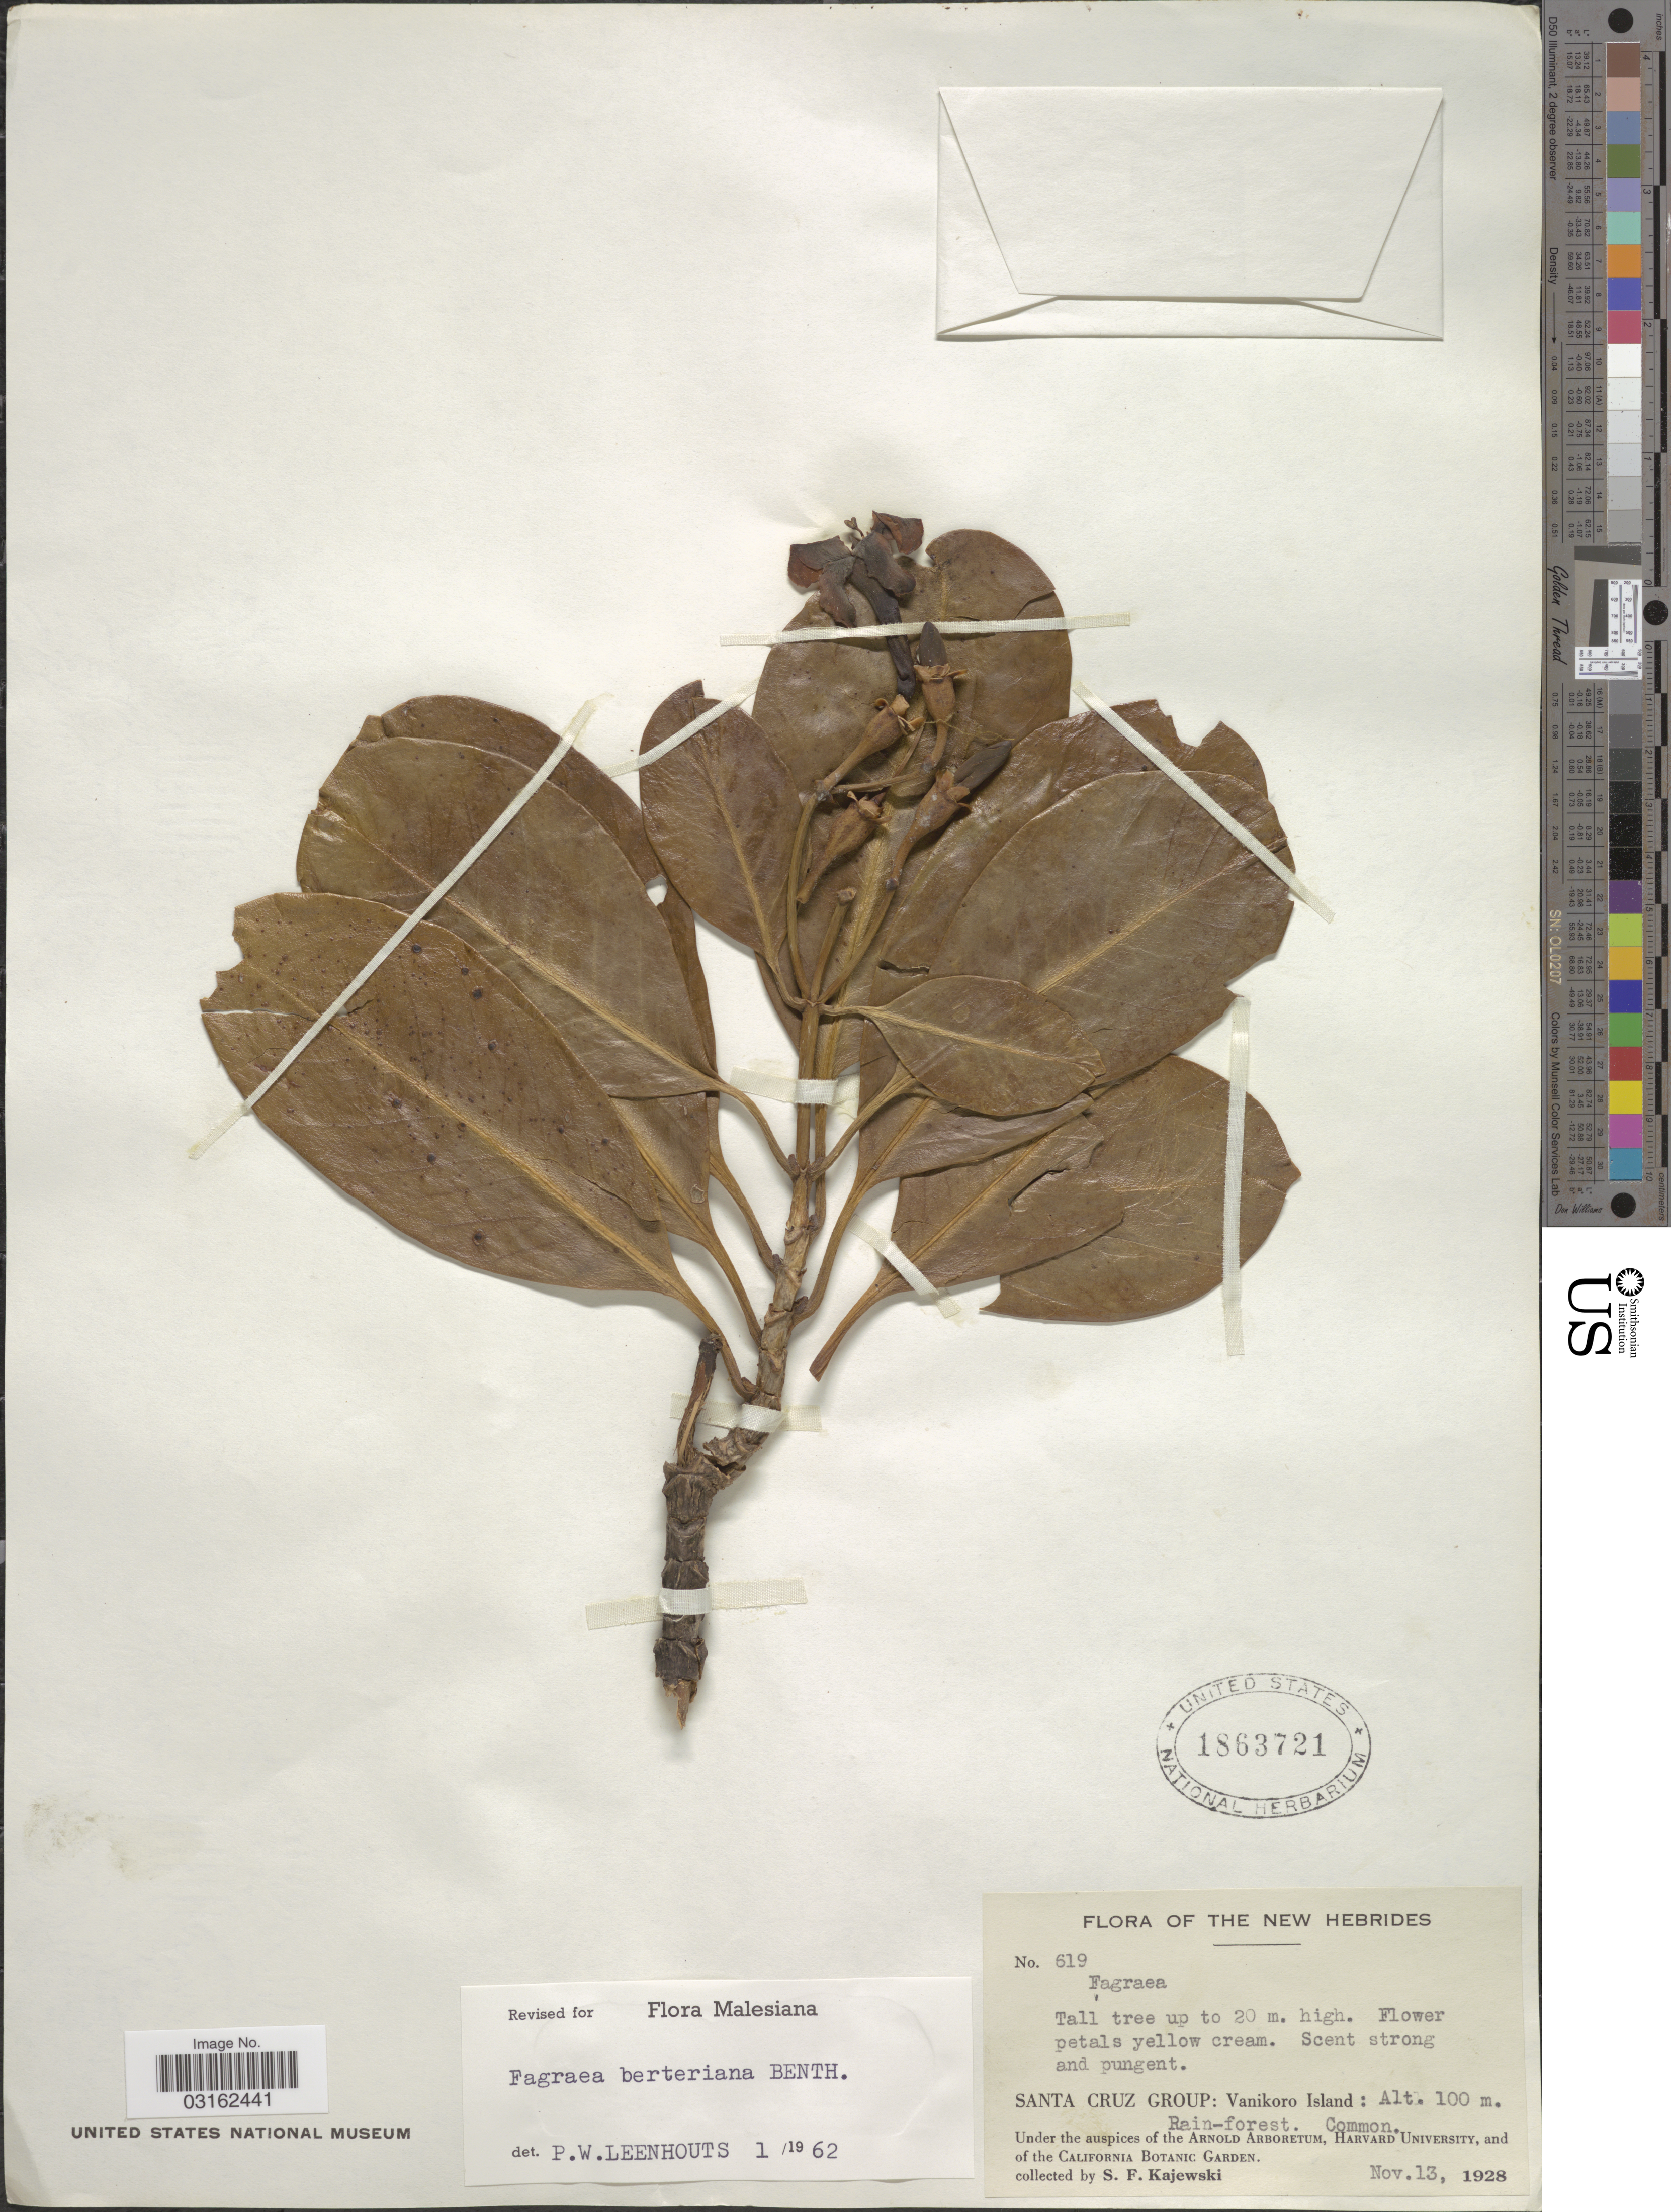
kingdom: Plantae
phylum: Tracheophyta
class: Magnoliopsida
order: Gentianales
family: Gentianaceae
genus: Fagraea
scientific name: Fagraea berteroana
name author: A. Gray ex Benth.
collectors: S. Kajewski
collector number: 619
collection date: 1928-11-13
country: Solomon Islands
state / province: Santa Cruz Is.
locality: The New Hebrides. Santa Cruz Group: Vanikoro Island.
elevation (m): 100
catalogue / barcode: US 1863721